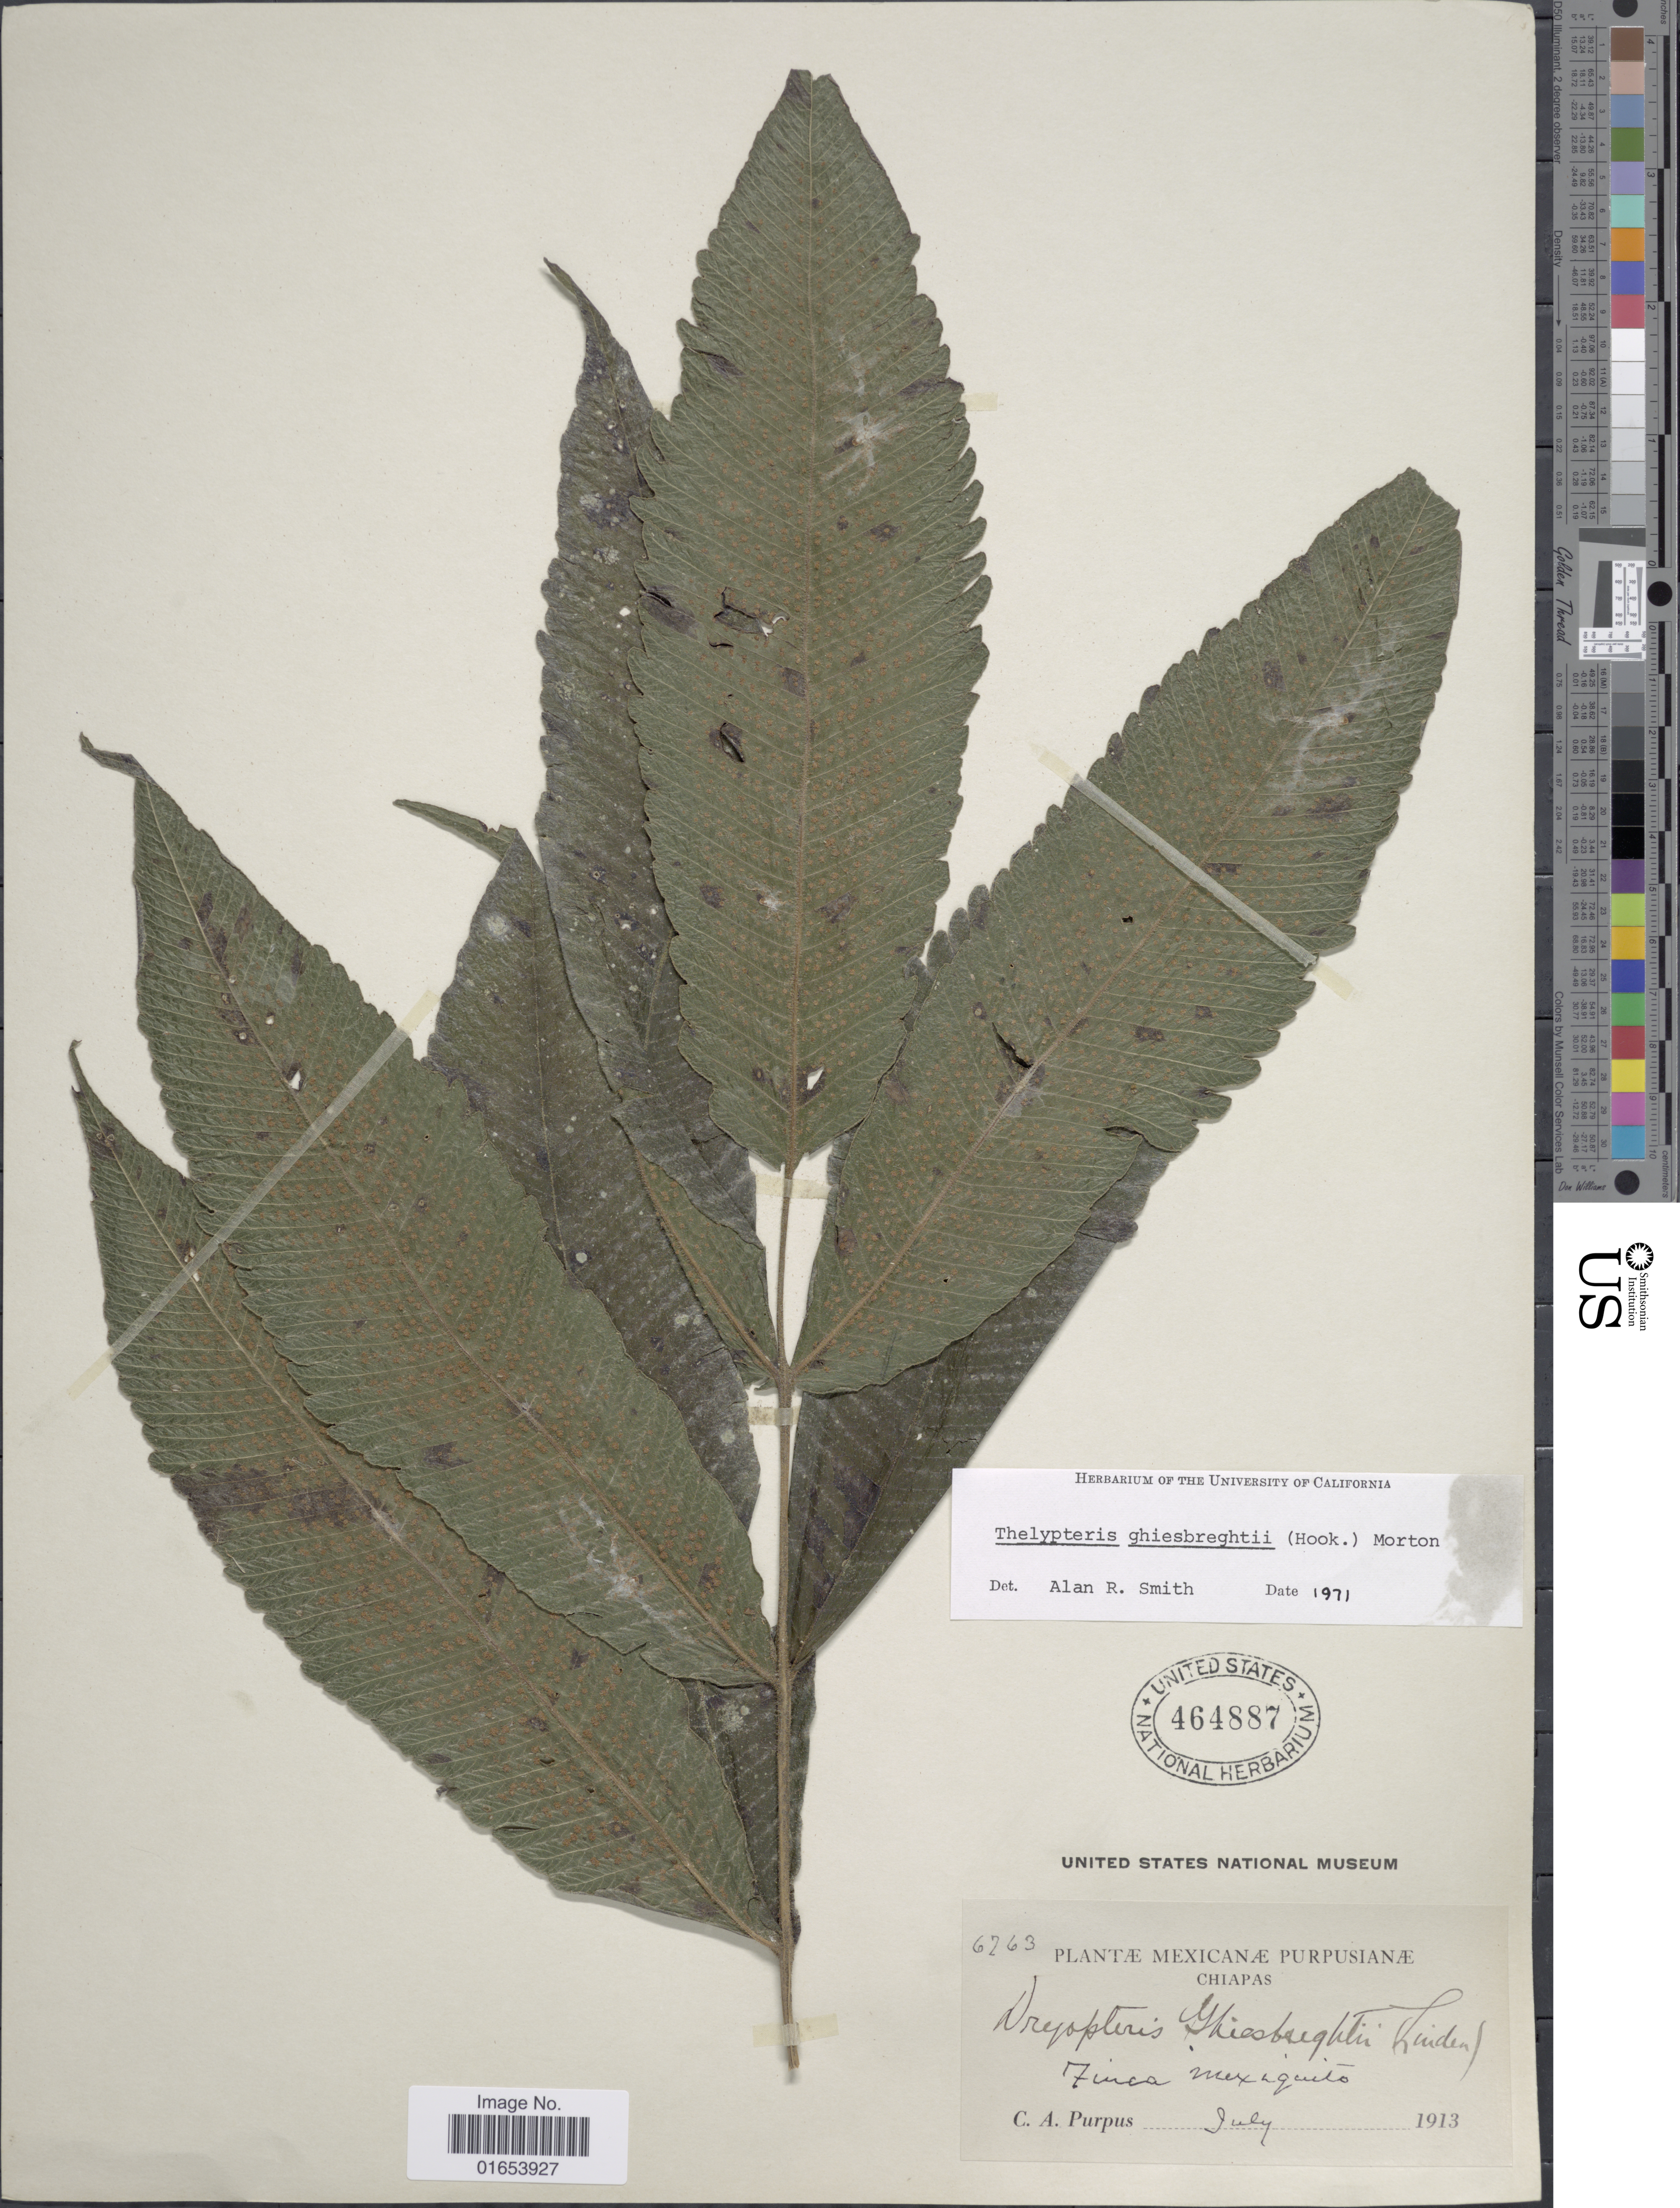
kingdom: Plantae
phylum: Tracheophyta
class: Polypodiopsida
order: Polypodiales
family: Thelypteridaceae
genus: Goniopteris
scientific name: Goniopteris ghiesbreghtii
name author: (Linden) J. Sm.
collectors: C. A. Purpus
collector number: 6763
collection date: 1913-07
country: Mexico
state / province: Chiapas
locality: Chiapas, Finca Mexiquito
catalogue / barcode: US 464887